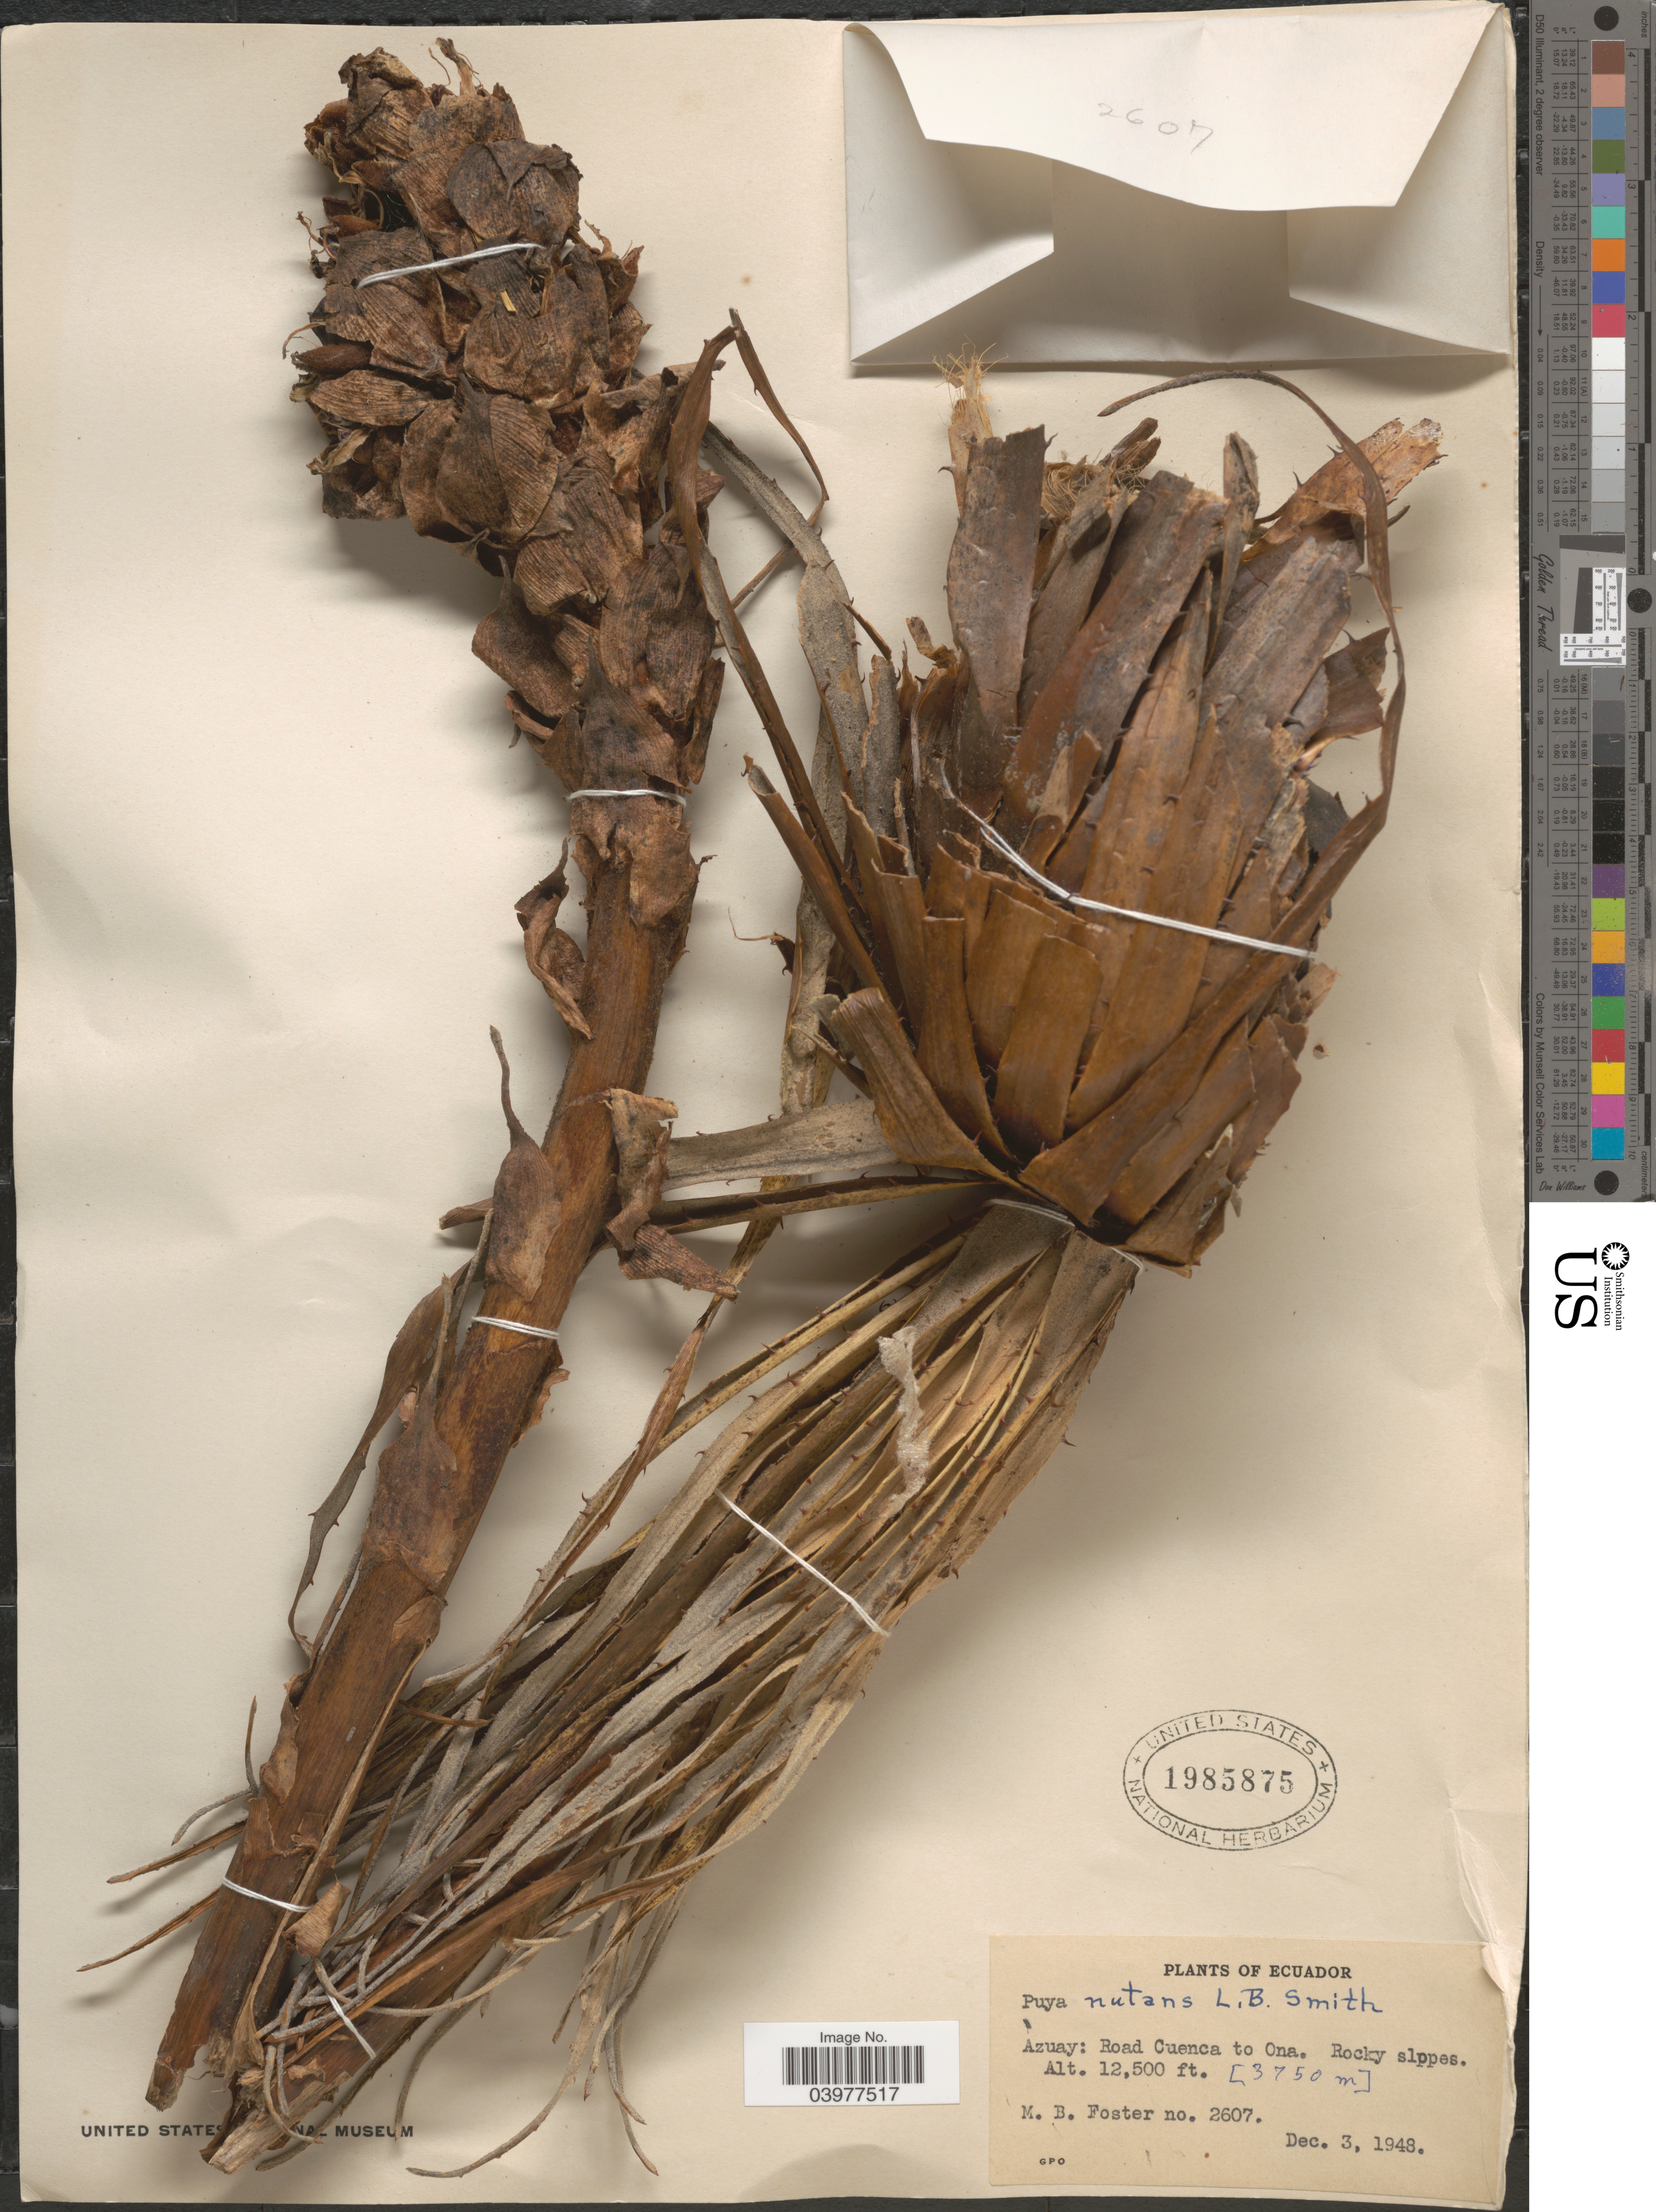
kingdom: Plantae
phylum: Tracheophyta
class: Liliopsida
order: Poales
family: Bromeliaceae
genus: Puya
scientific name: Puya nutans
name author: L.B. Sm.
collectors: M. B. Foster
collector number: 2607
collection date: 1948-12-03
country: Ecuador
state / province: Azuay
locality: Road Cuenca to Ona.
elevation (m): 3810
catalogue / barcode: US 1985875